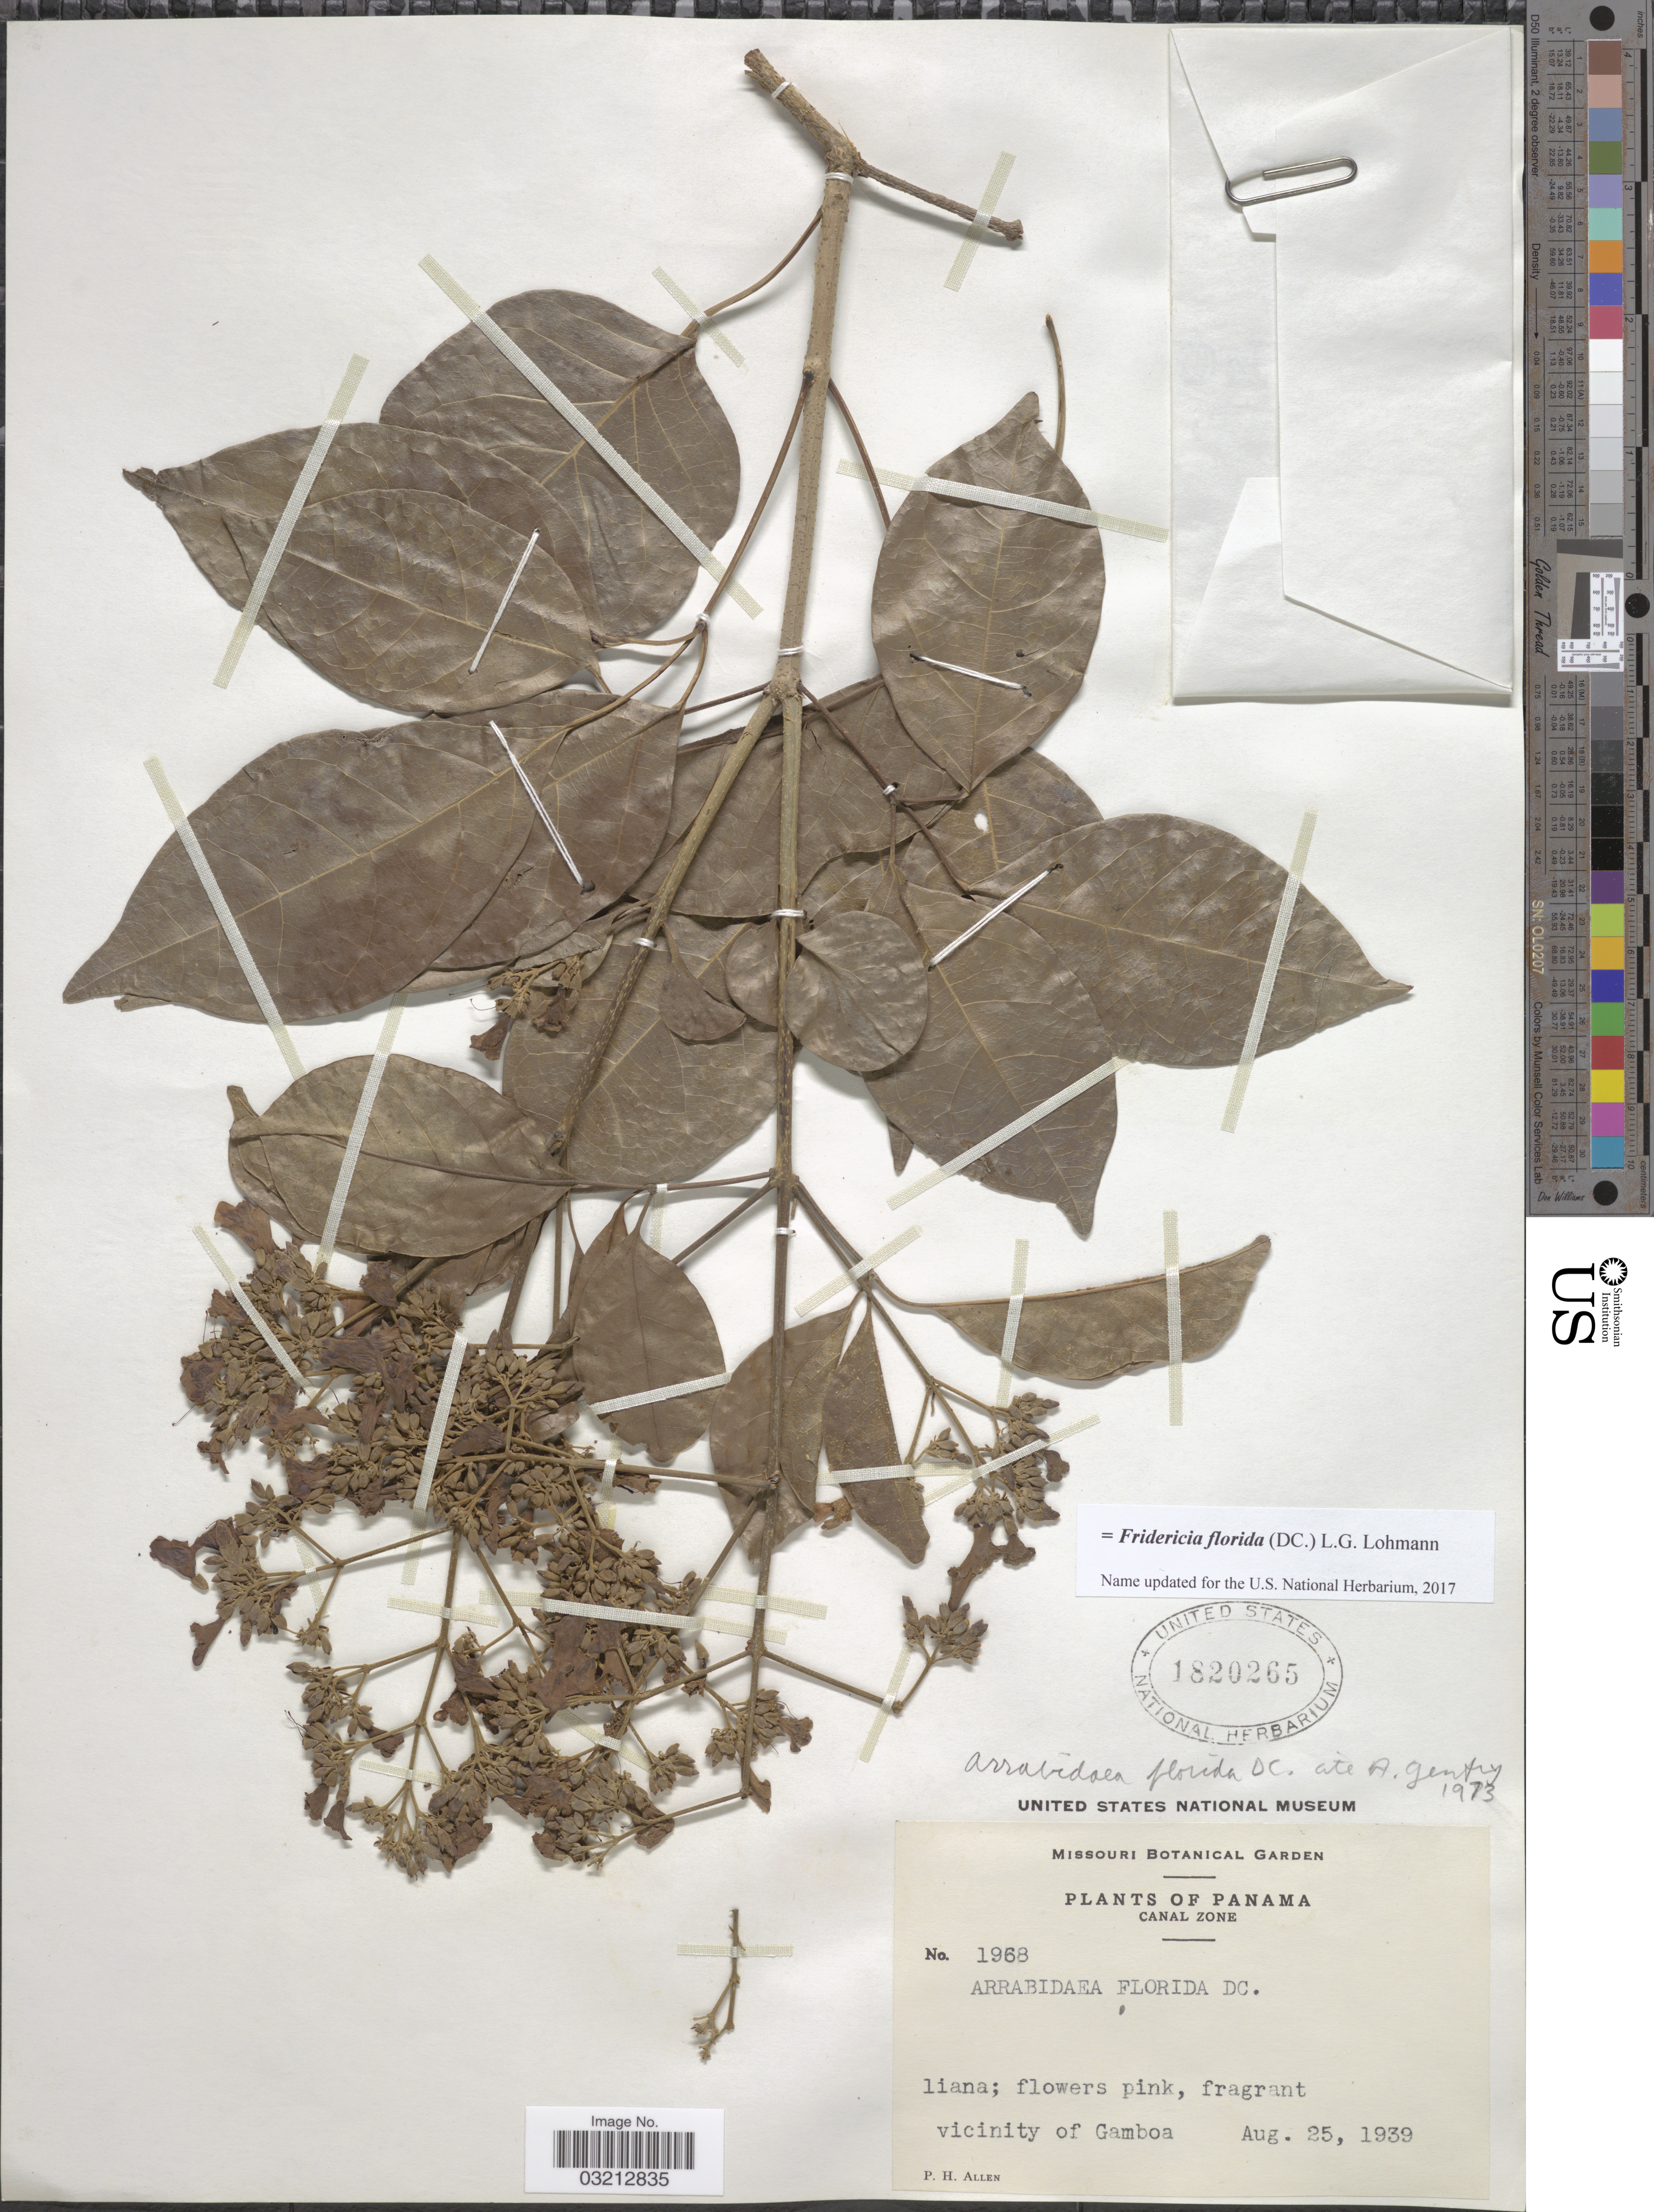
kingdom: Plantae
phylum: Tracheophyta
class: Magnoliopsida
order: Lamiales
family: Bignoniaceae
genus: Fridericia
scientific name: Fridericia florida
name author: (DC.) L.G. Lohmann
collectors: P. H. Allen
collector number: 1968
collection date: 1939-08-25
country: Panama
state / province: Colón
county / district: Canal Zone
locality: Canal Zone. Vicinity of Gamboa.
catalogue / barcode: US 1820265